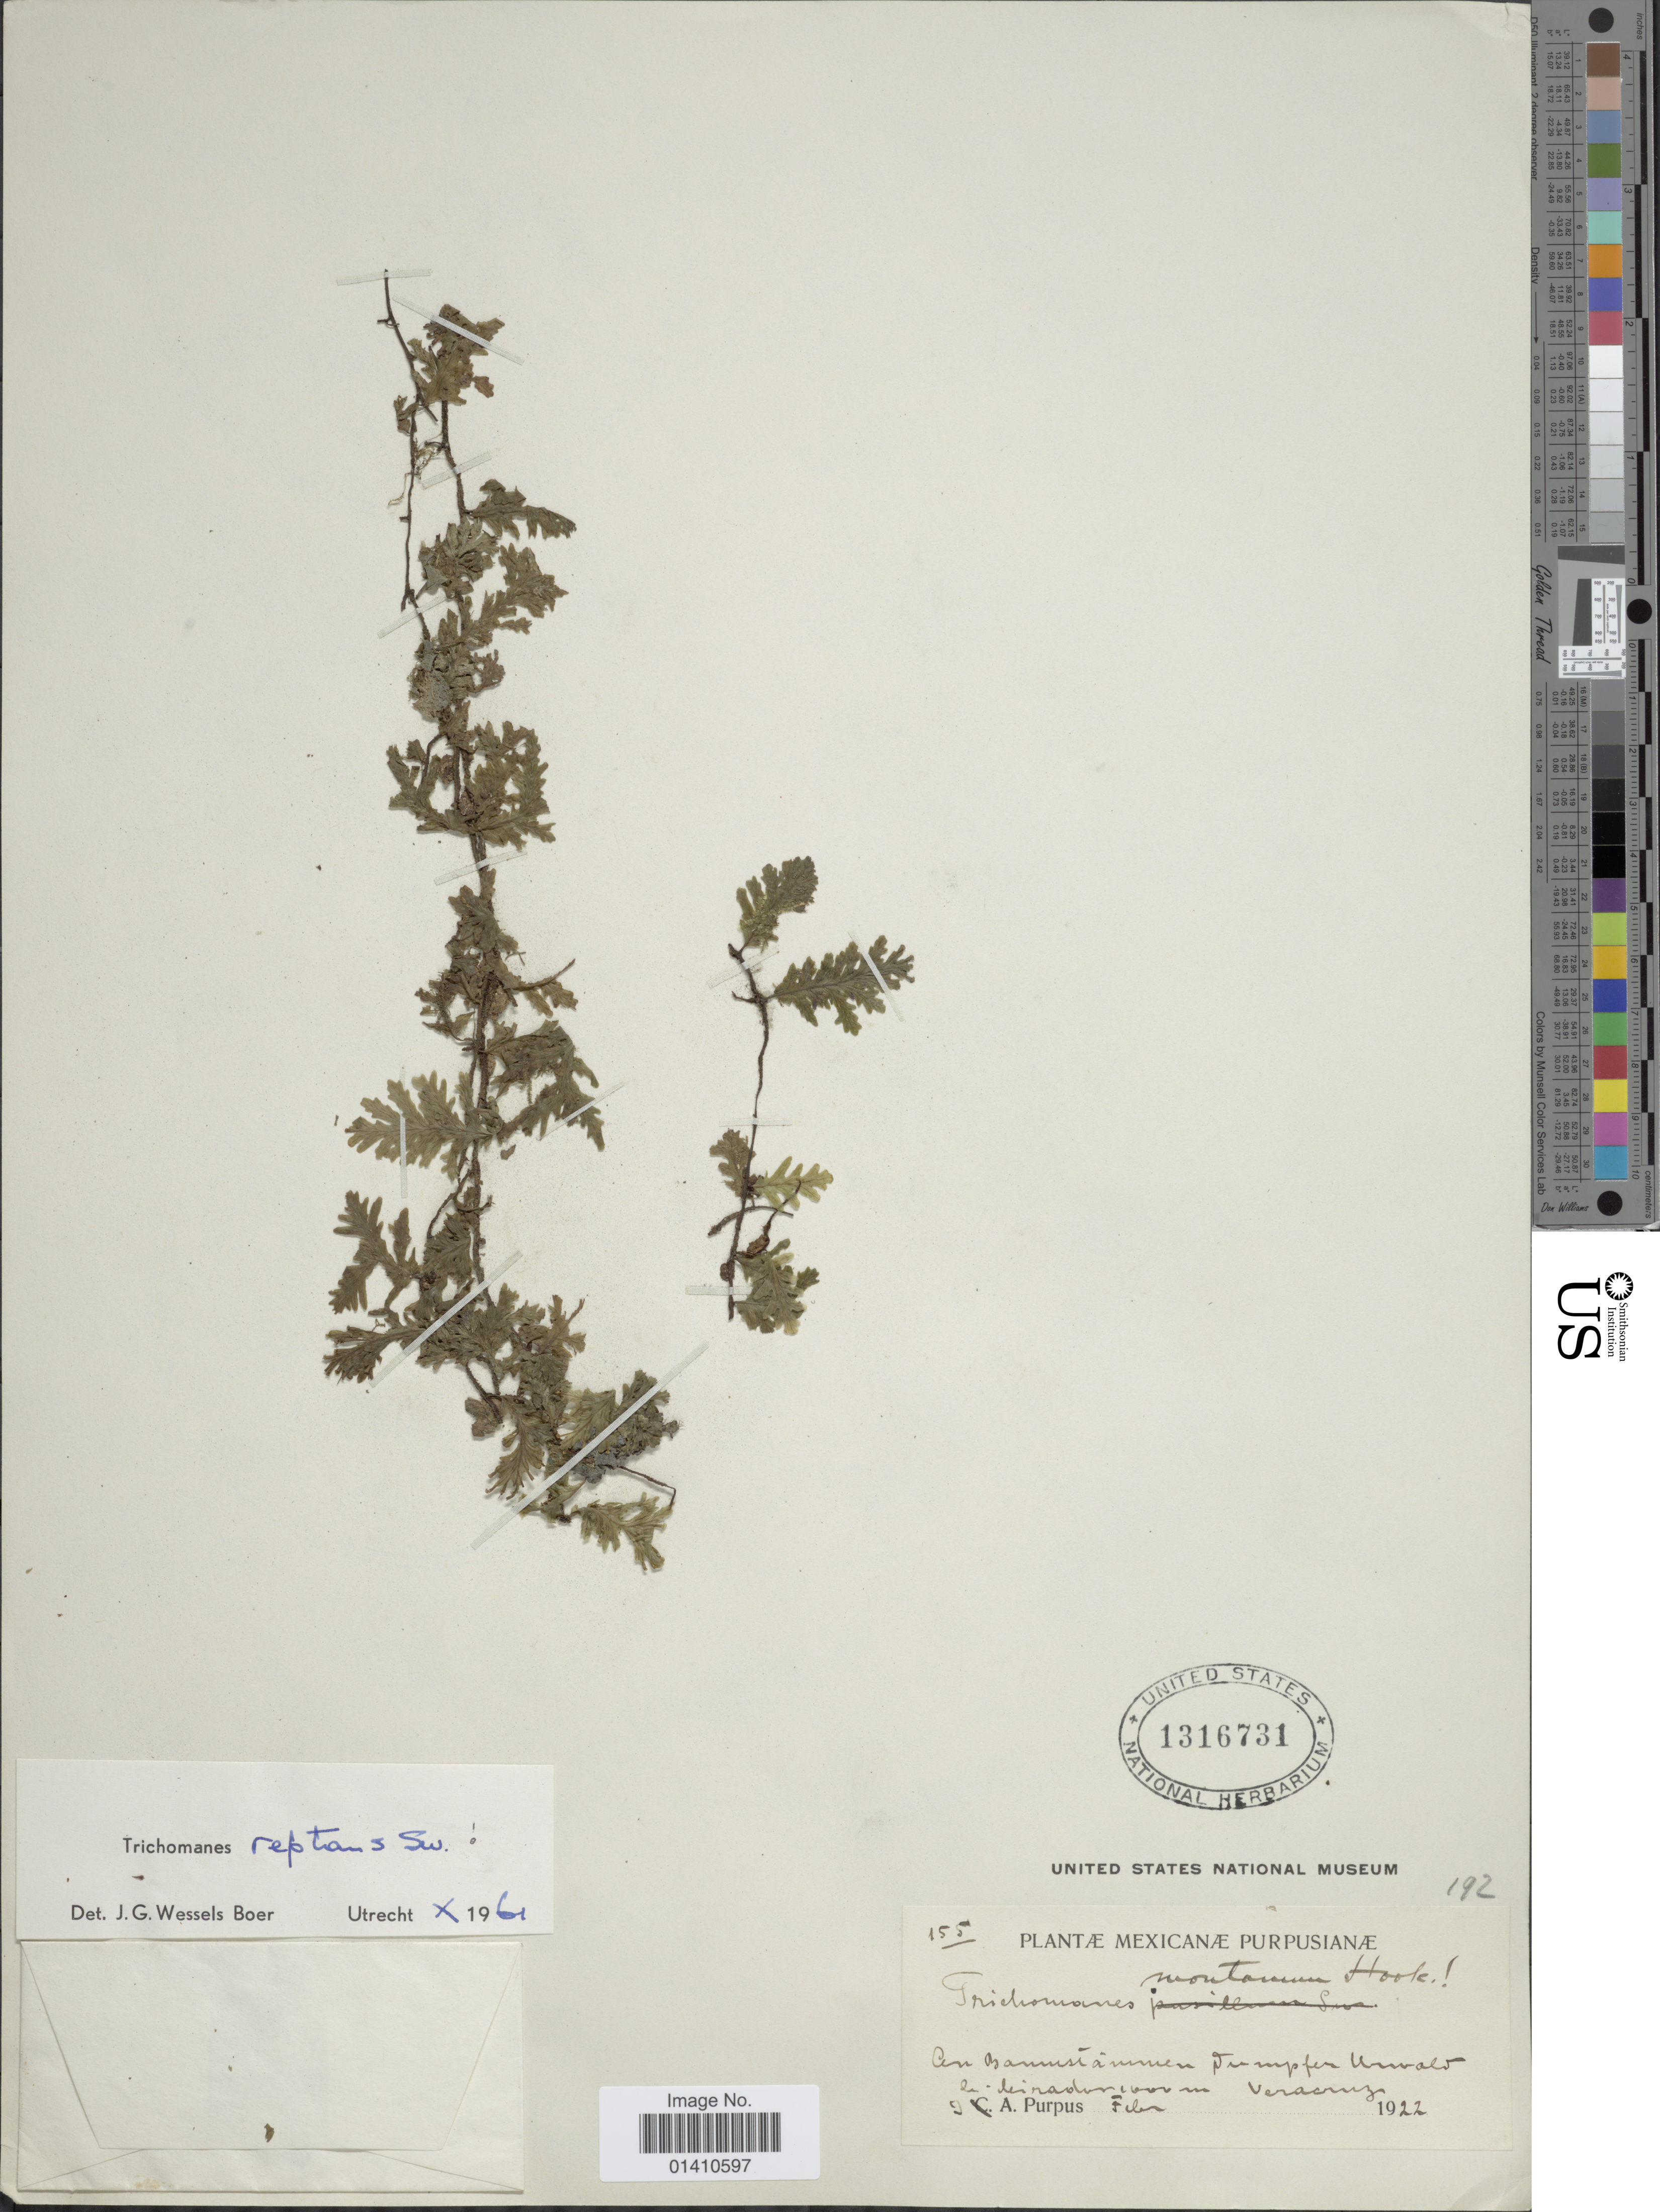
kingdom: Plantae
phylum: Tracheophyta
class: Polypodiopsida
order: Hymenophyllales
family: Hymenophyllaceae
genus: Didymoglossum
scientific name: Didymoglossum reptans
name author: (Sw.) C. Presl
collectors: J. A. Purpus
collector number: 155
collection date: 1922-02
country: Mexico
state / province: Veracruz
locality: An Baumstammen dumpfer Urwald b. Mirador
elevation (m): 1000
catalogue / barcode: US 1316731